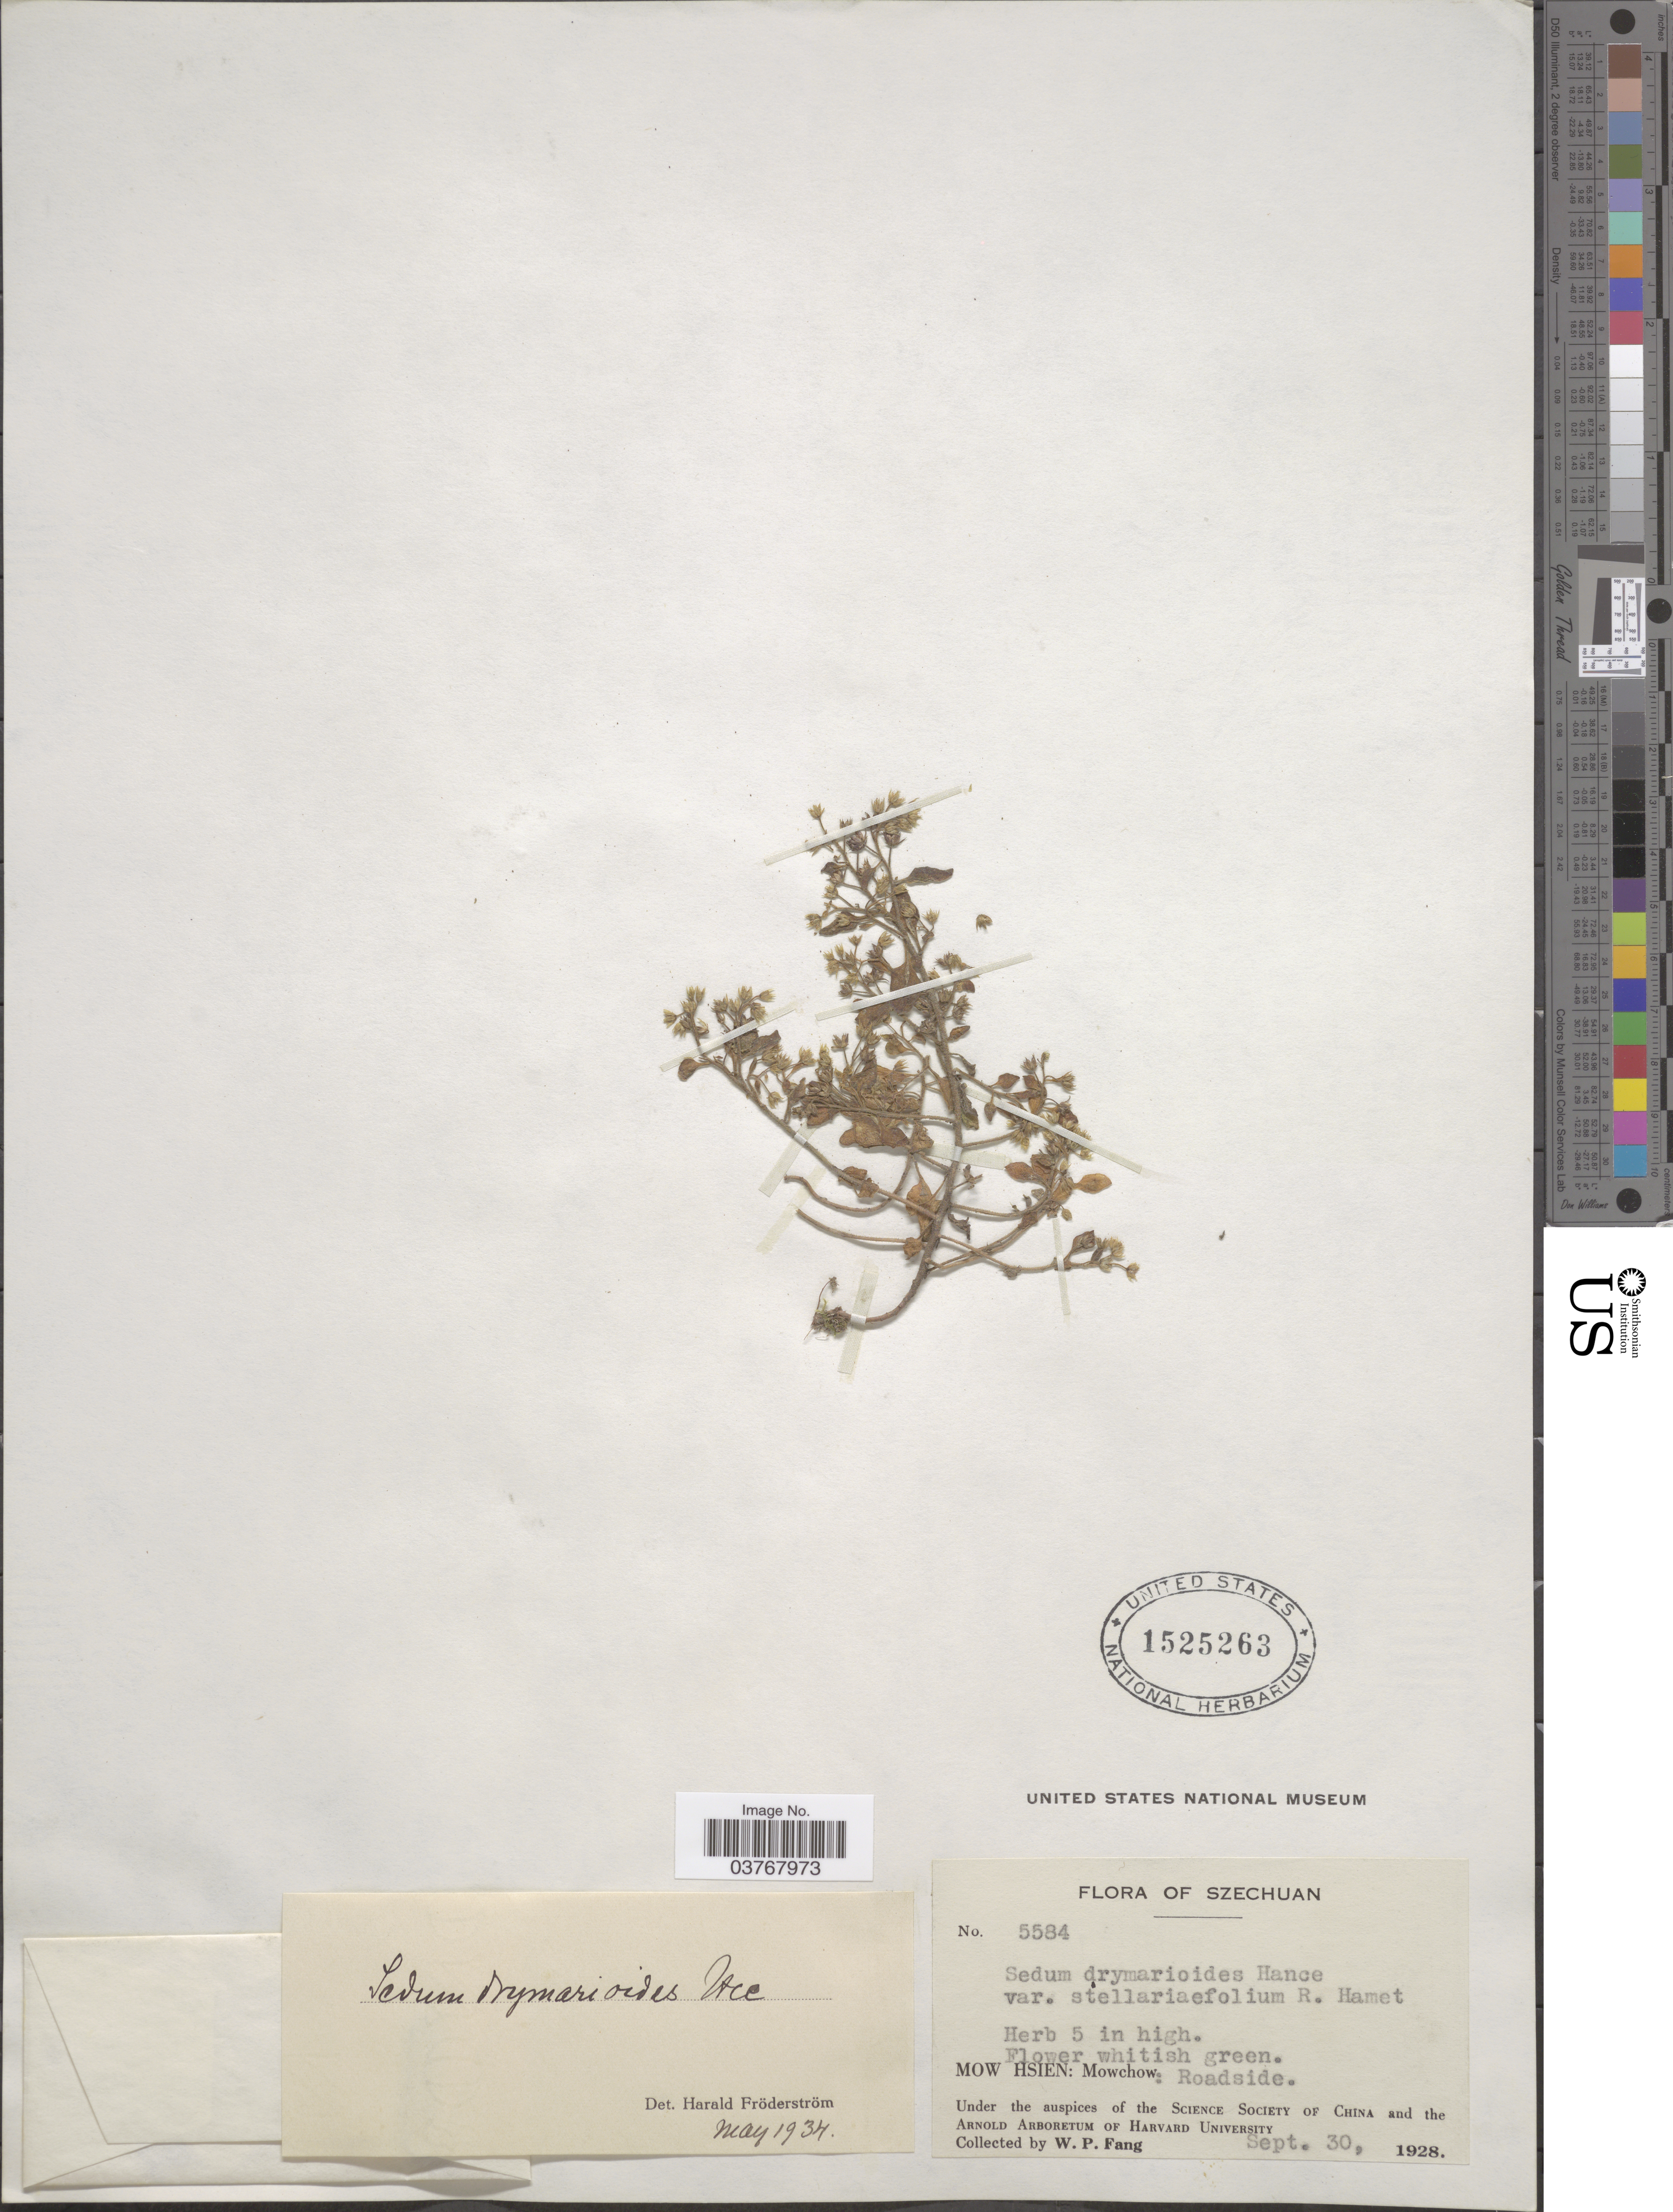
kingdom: Plantae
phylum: Tracheophyta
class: Magnoliopsida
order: Saxifragales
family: Crassulaceae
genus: Sedum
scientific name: Sedum drymarioides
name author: Hance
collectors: W. P. Fang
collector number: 5584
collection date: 1928-09-30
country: China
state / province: Sichuan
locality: Szechuan. Mow Hsien: Mowchow: Roadside.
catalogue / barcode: US 1525263